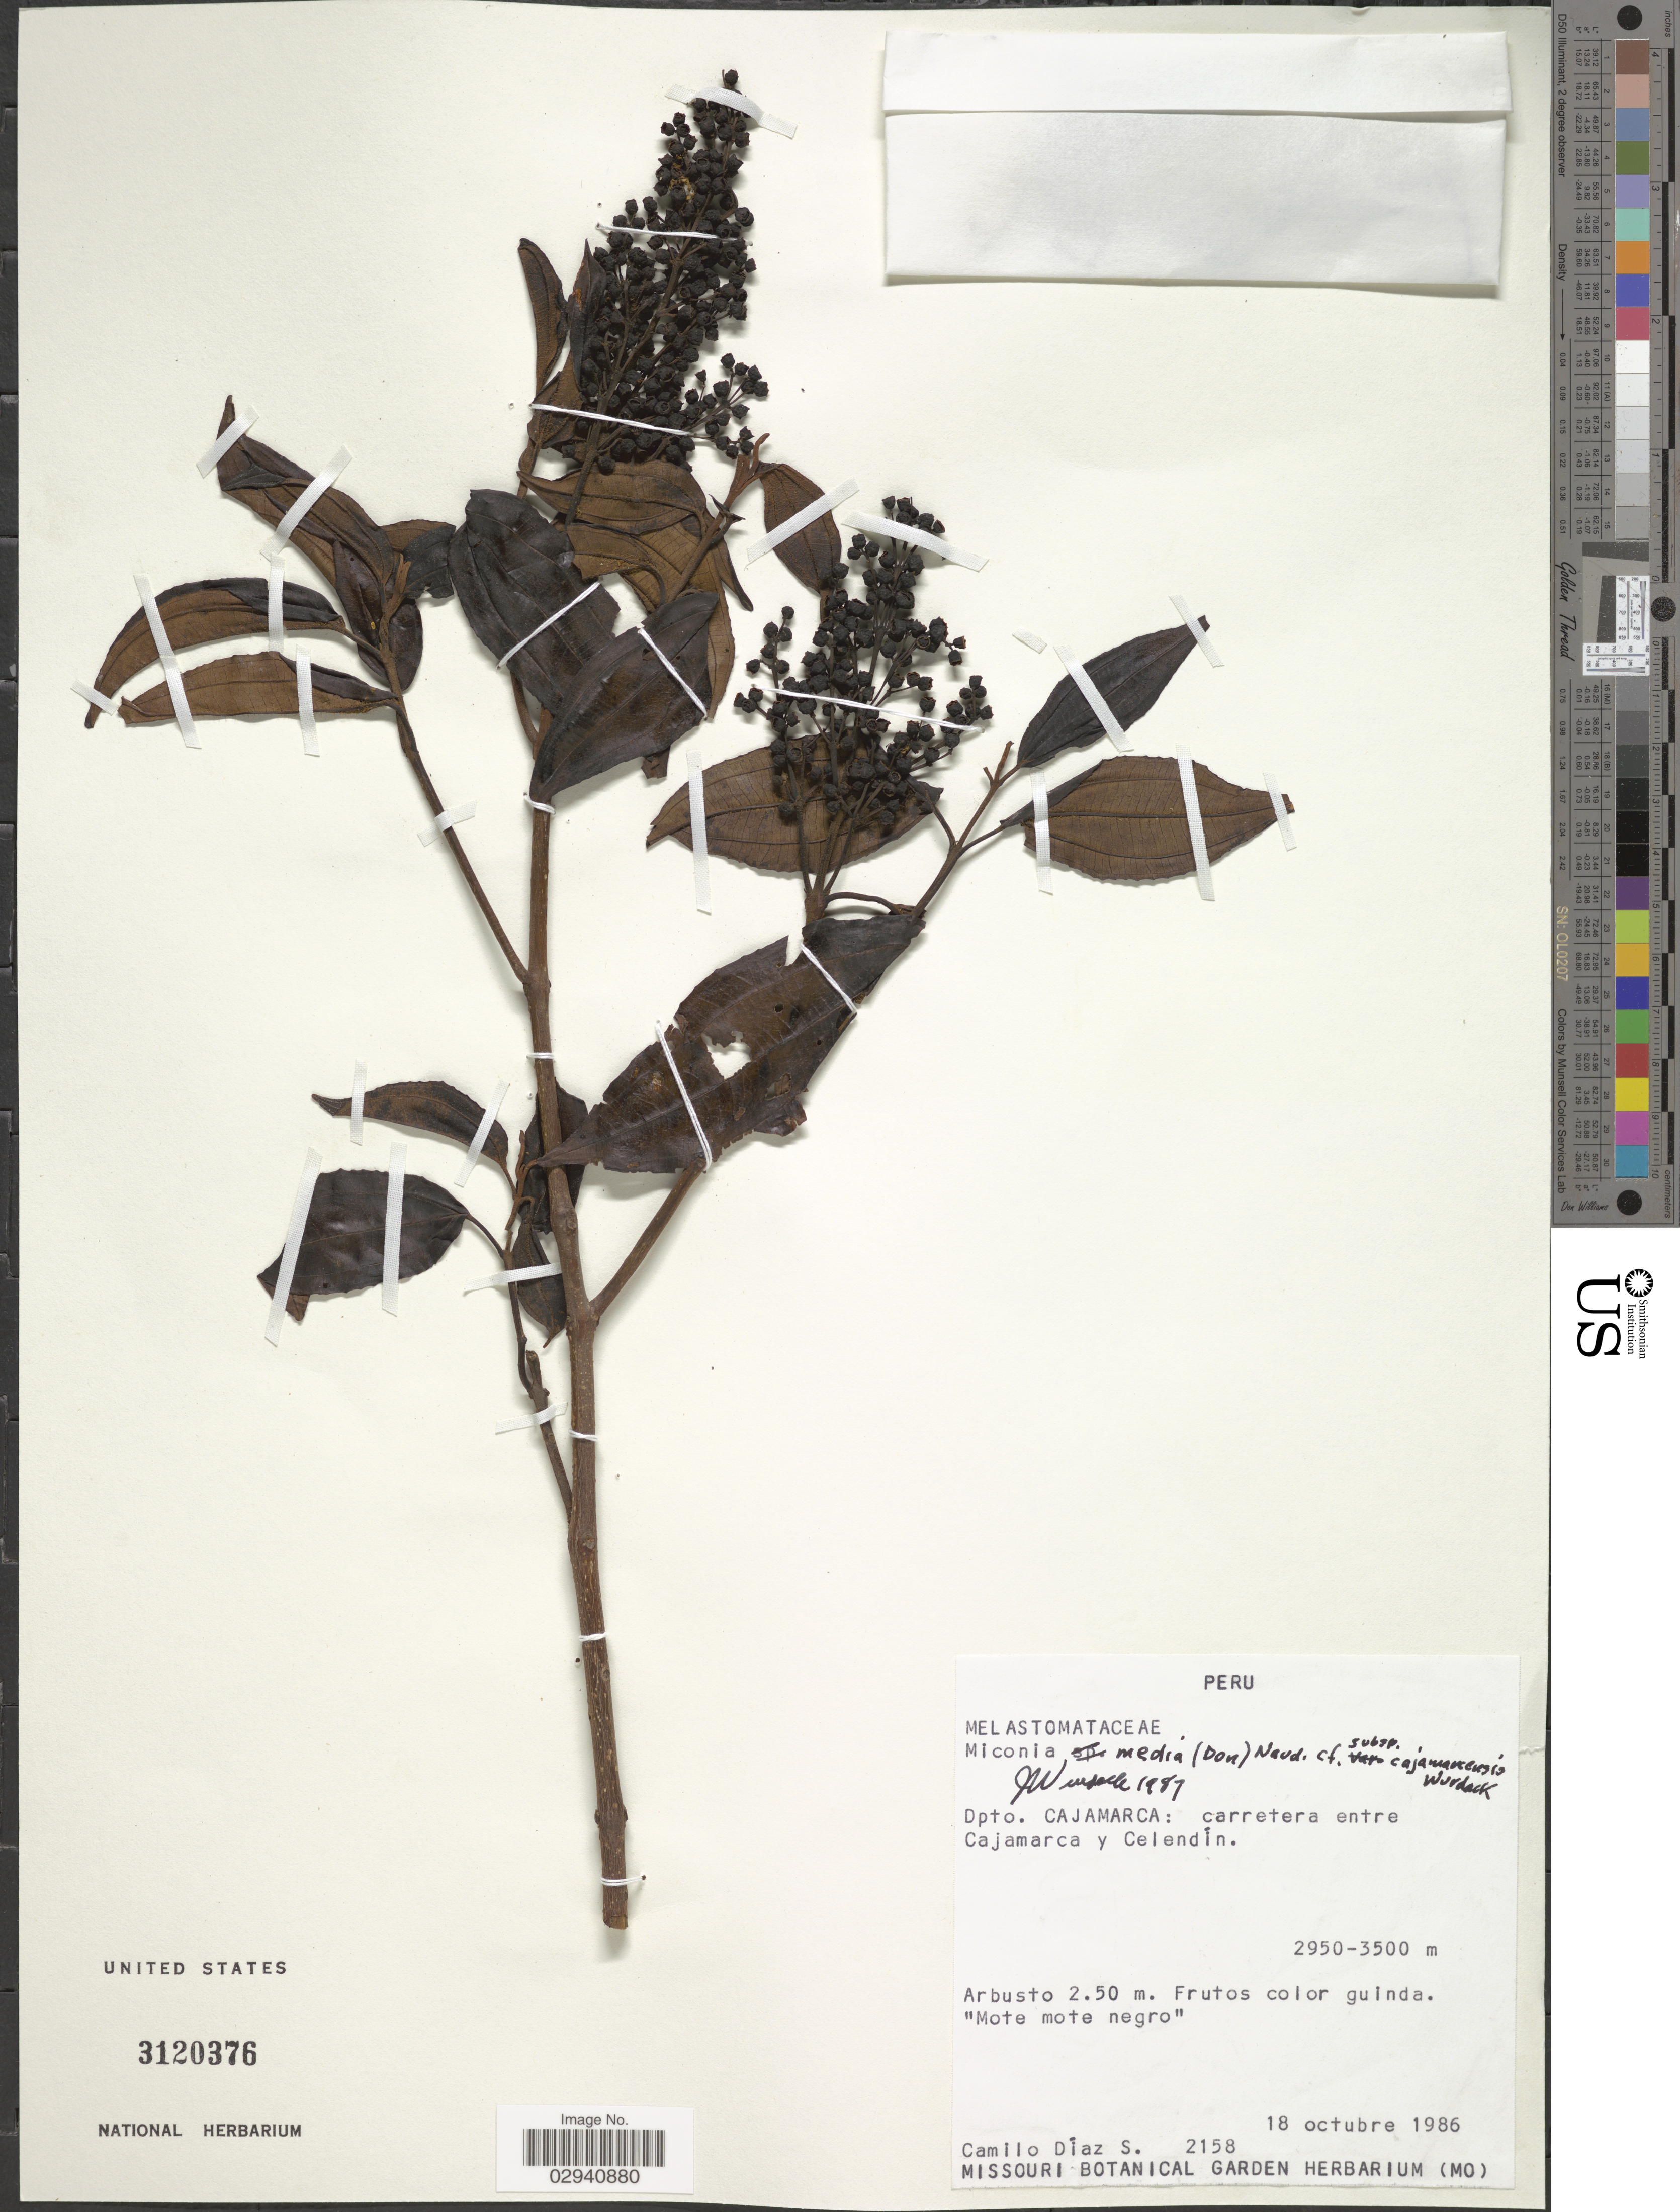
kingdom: Plantae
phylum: Tracheophyta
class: Magnoliopsida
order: Myrtales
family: Melastomataceae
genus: Miconia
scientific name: Miconia media subsp. cajamarcensis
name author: Wurdack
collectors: C. Díaz S.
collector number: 2158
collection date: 1986-10-18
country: Peru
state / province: Cajamarca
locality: Dpto. Cajamarca: carretera entre Cajamarca y Celendín.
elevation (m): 2950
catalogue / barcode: US 3120376